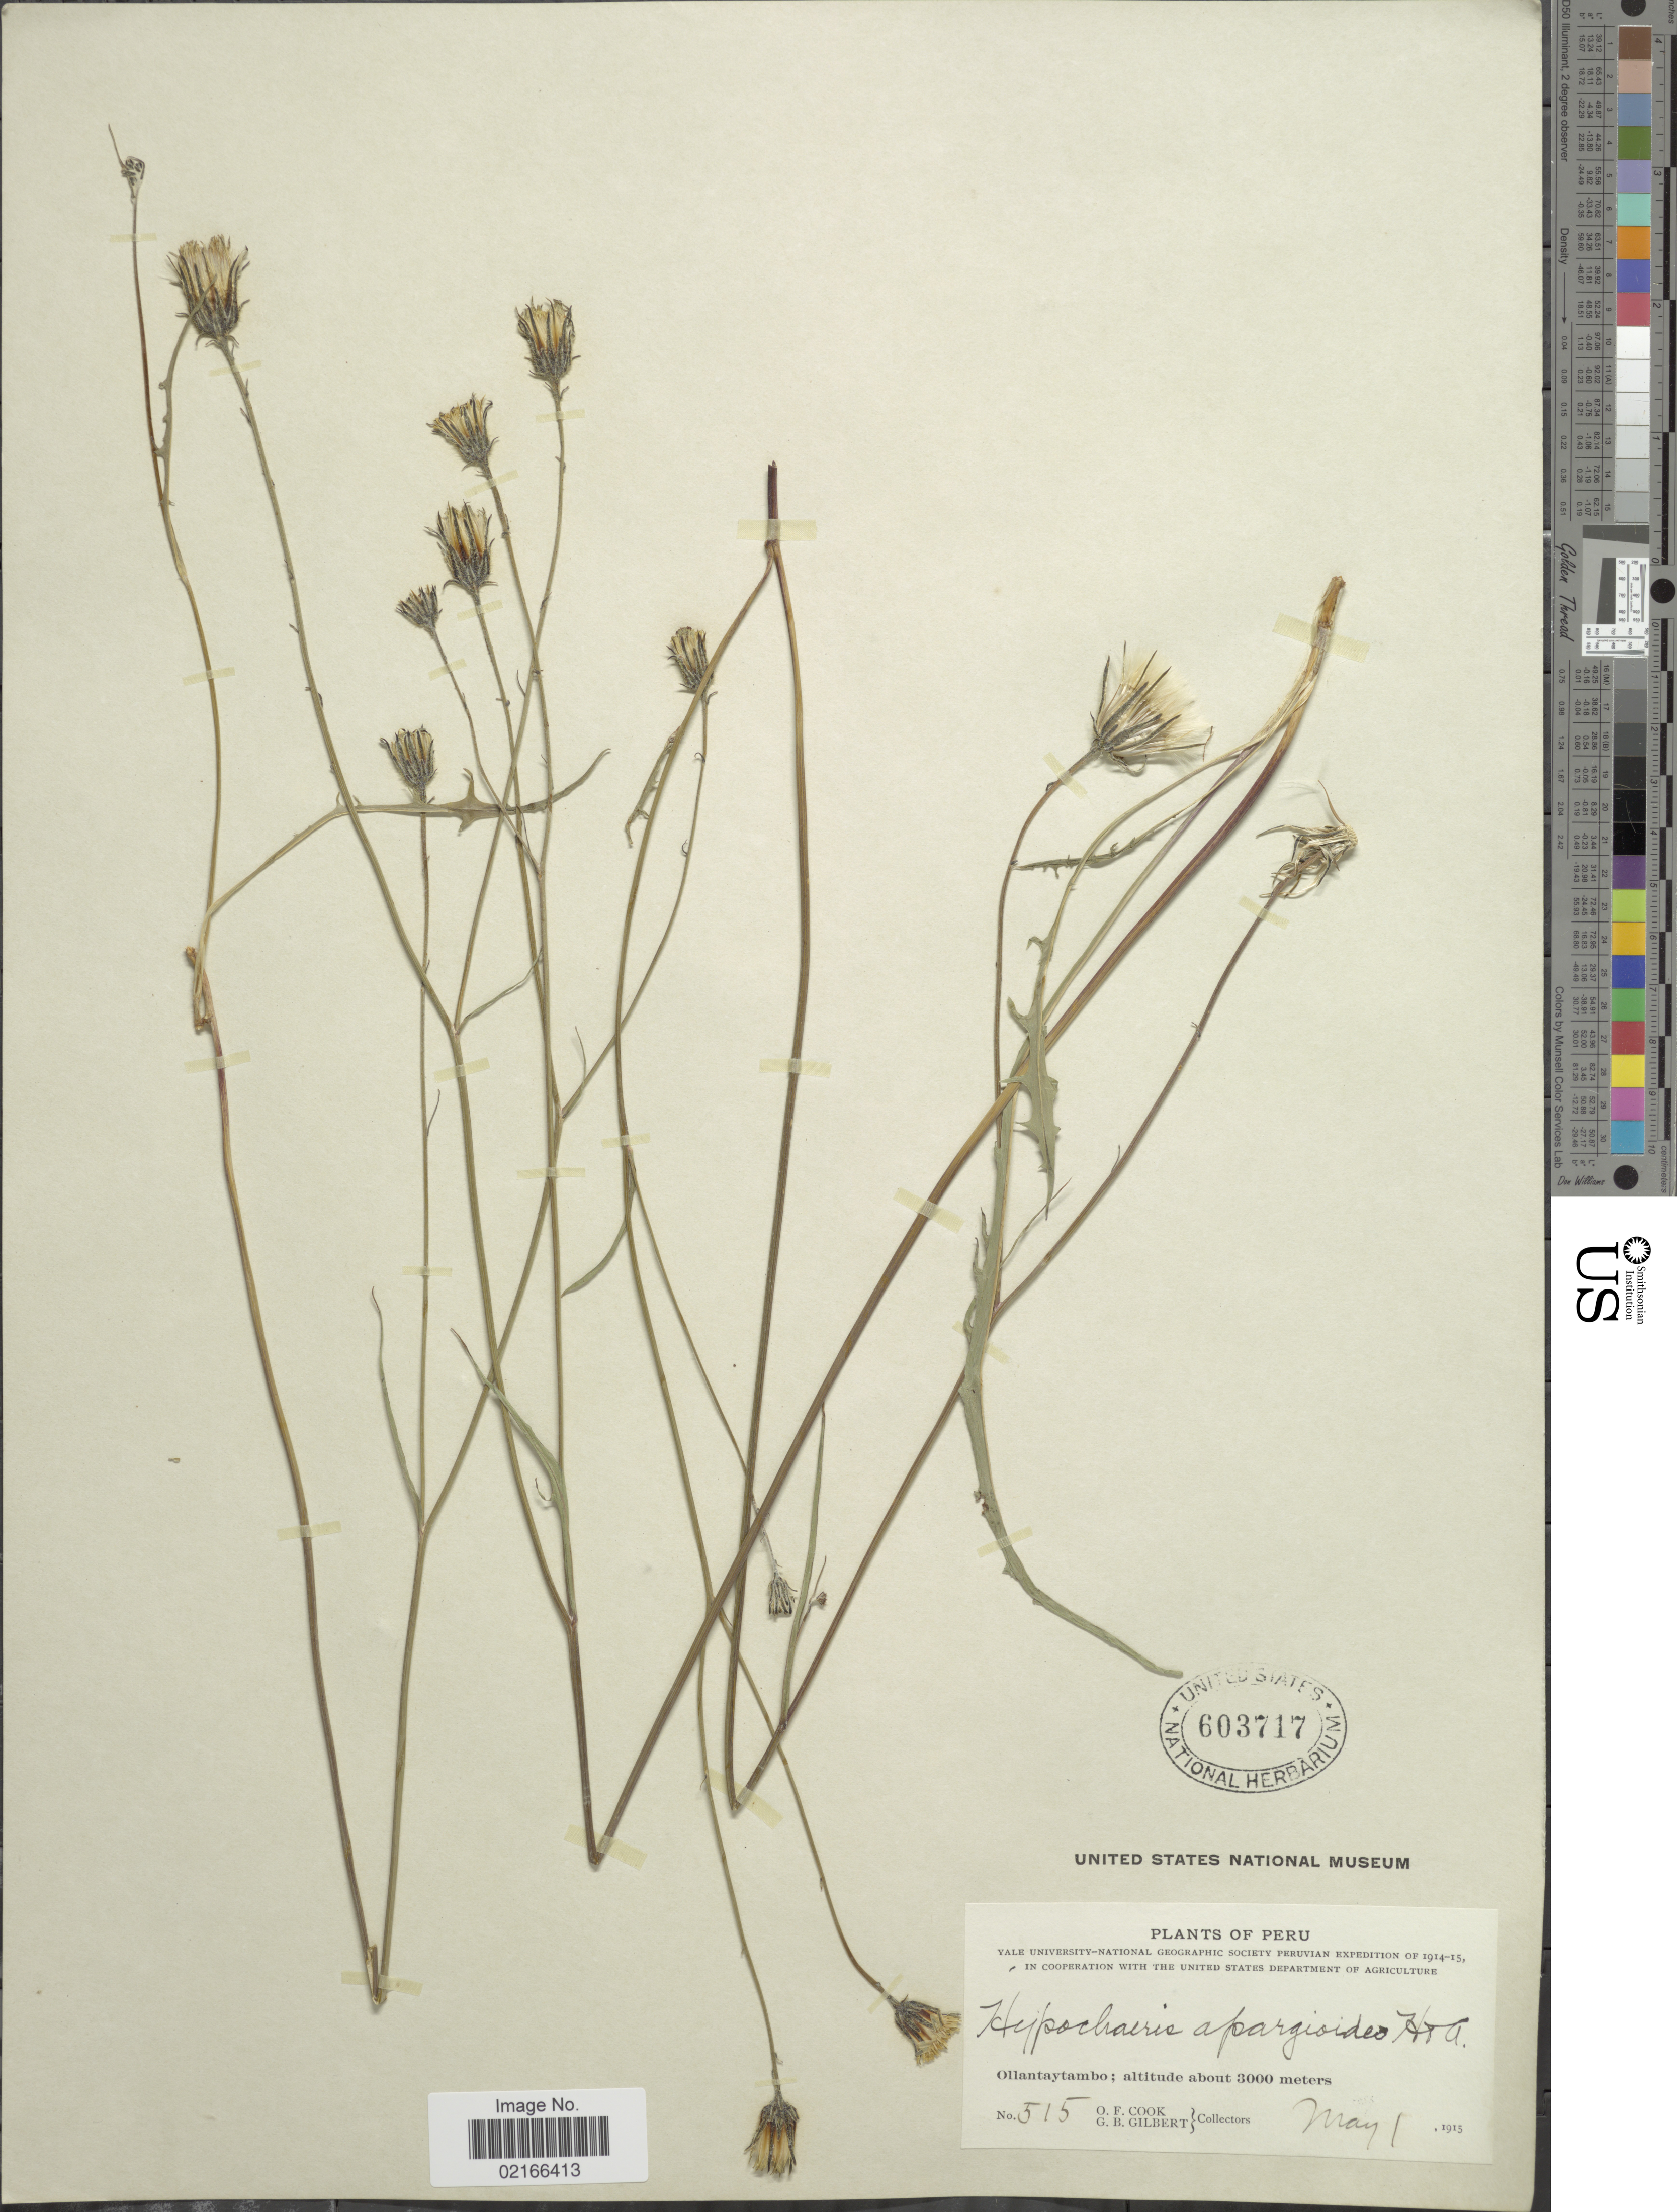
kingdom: Plantae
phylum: Tracheophyta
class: Magnoliopsida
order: Asterales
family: Asteraceae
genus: Hypochaeris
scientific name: Hypochaeris apargioides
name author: Hook. & Arn.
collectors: O. F. Cook & G. B. Gilbert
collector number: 515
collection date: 1915-05-01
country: Peru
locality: Ollantaytambo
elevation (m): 3000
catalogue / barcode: US 603717